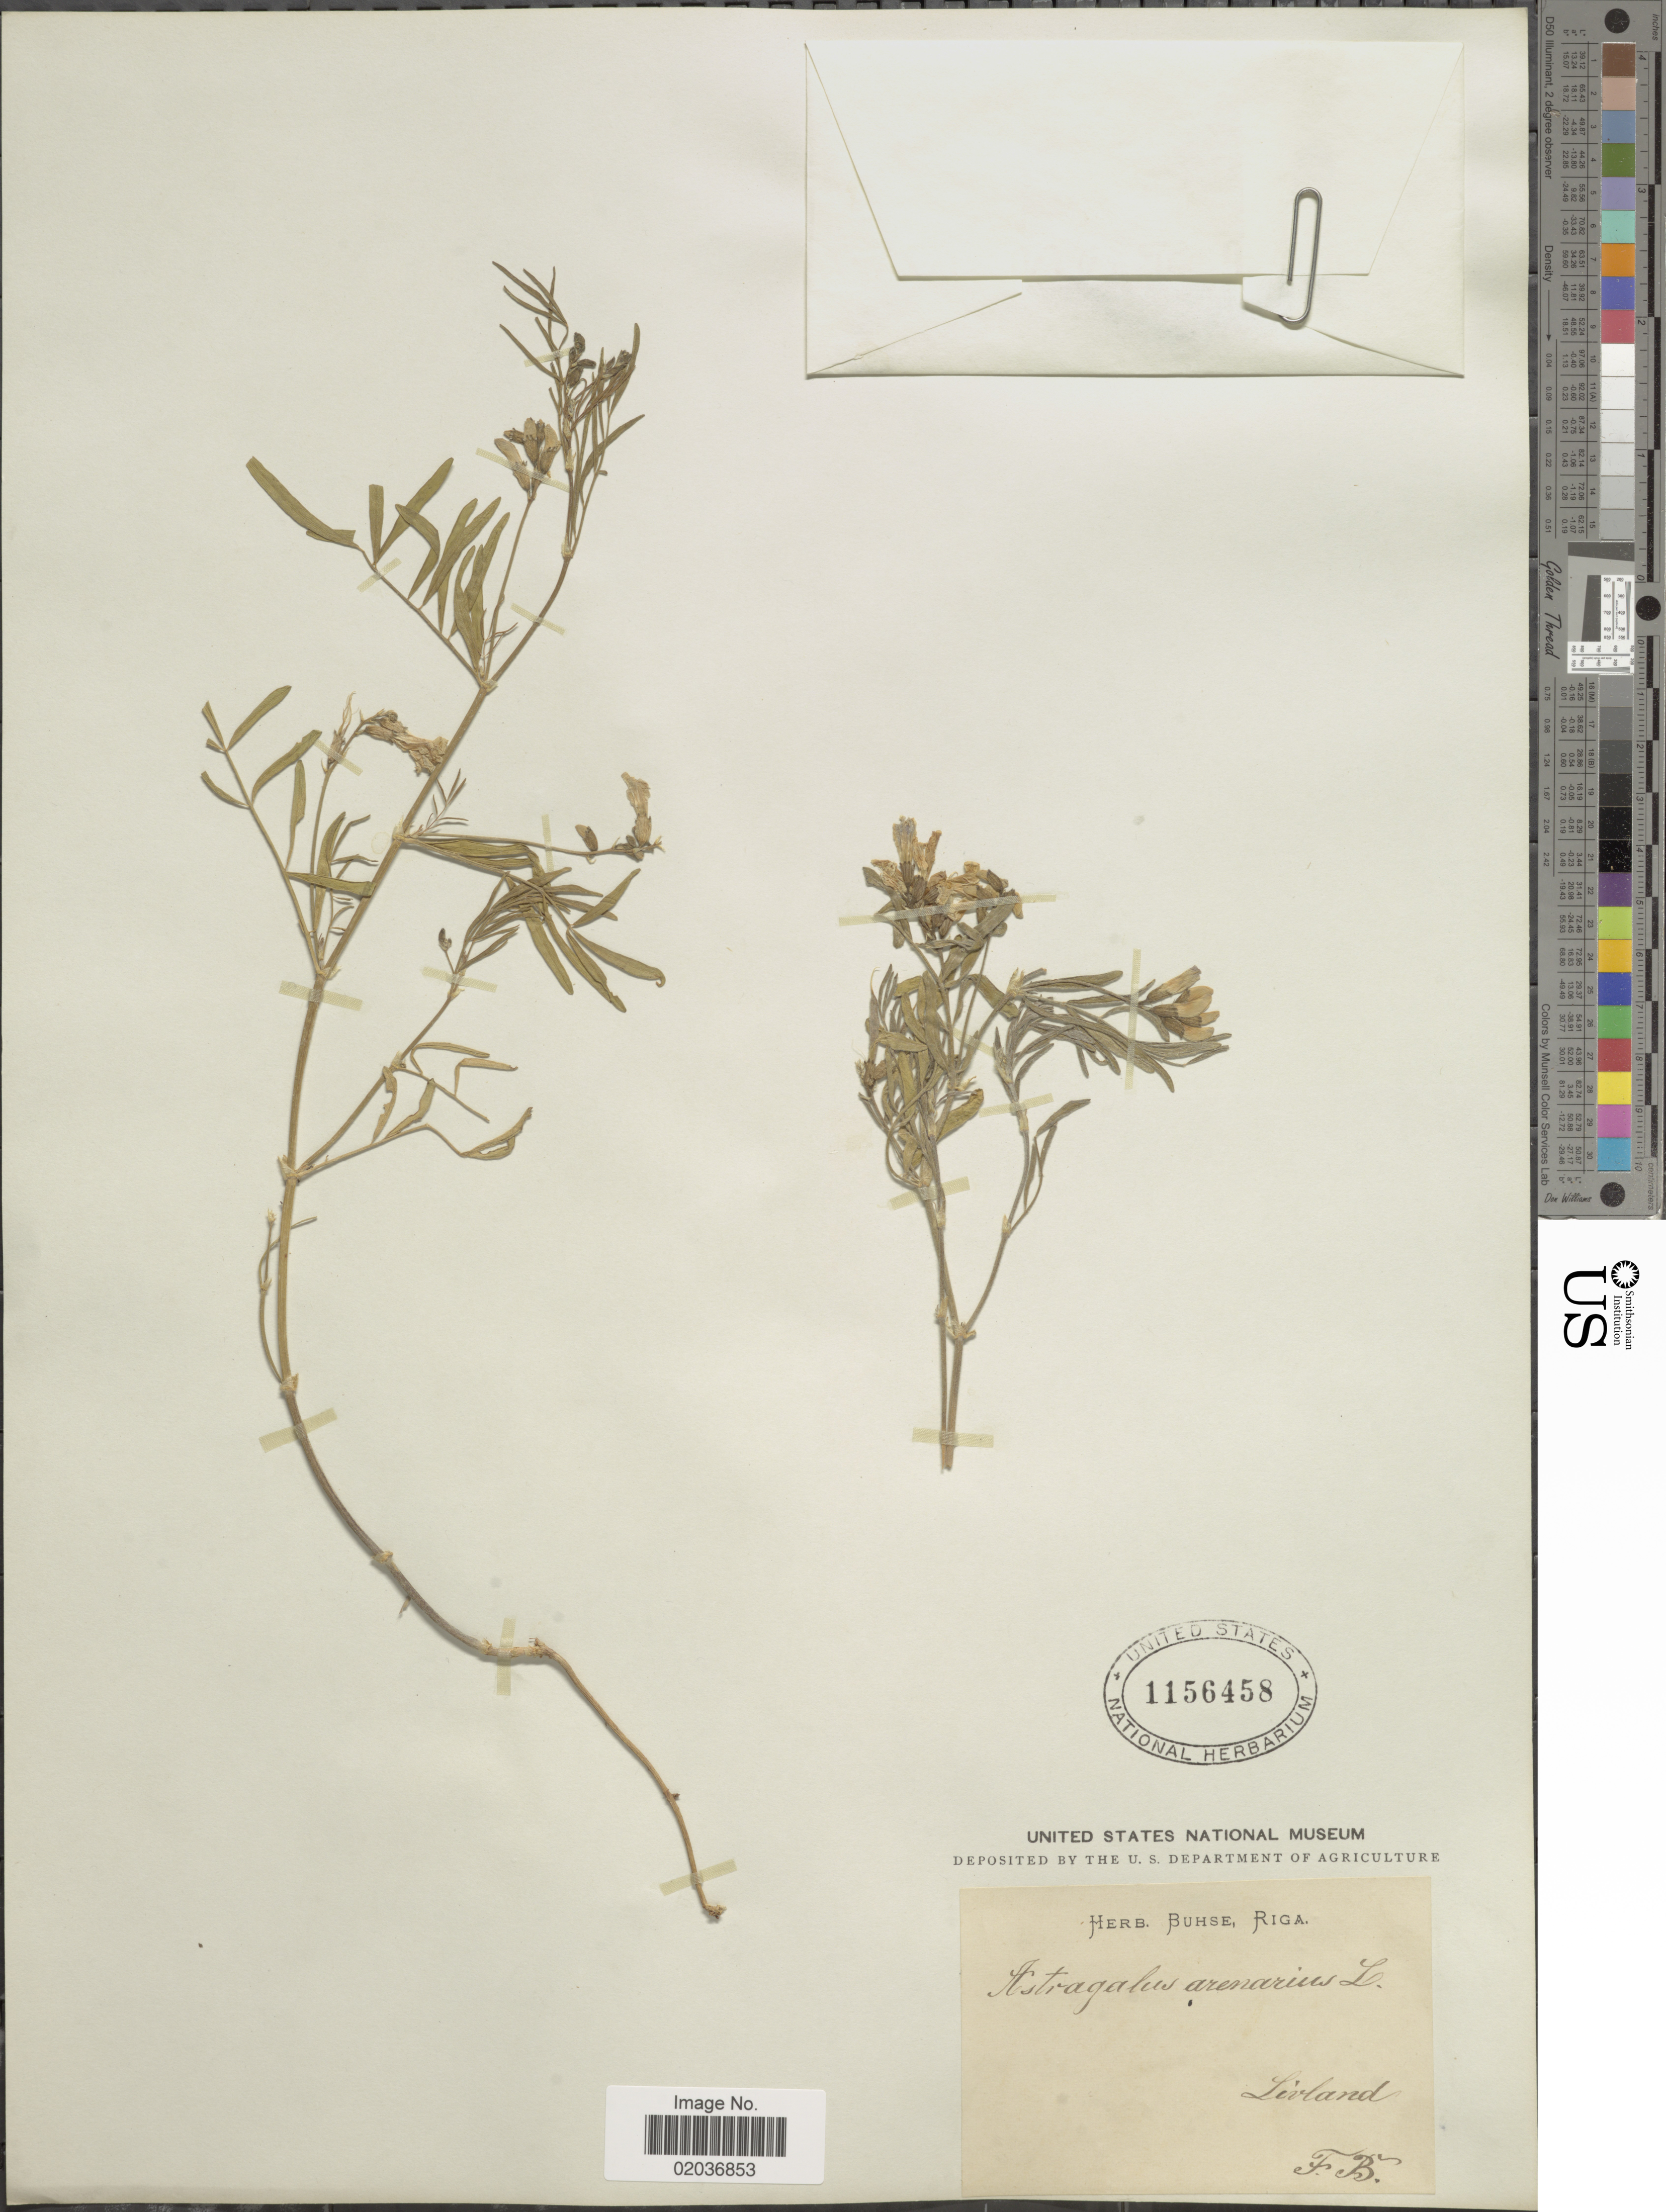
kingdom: Plantae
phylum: Tracheophyta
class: Magnoliopsida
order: Fabales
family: Fabaceae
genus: Astragalus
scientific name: Astragalus arenarius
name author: L.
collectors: F. Buhse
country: Latvia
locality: Livland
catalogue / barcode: US 1156458